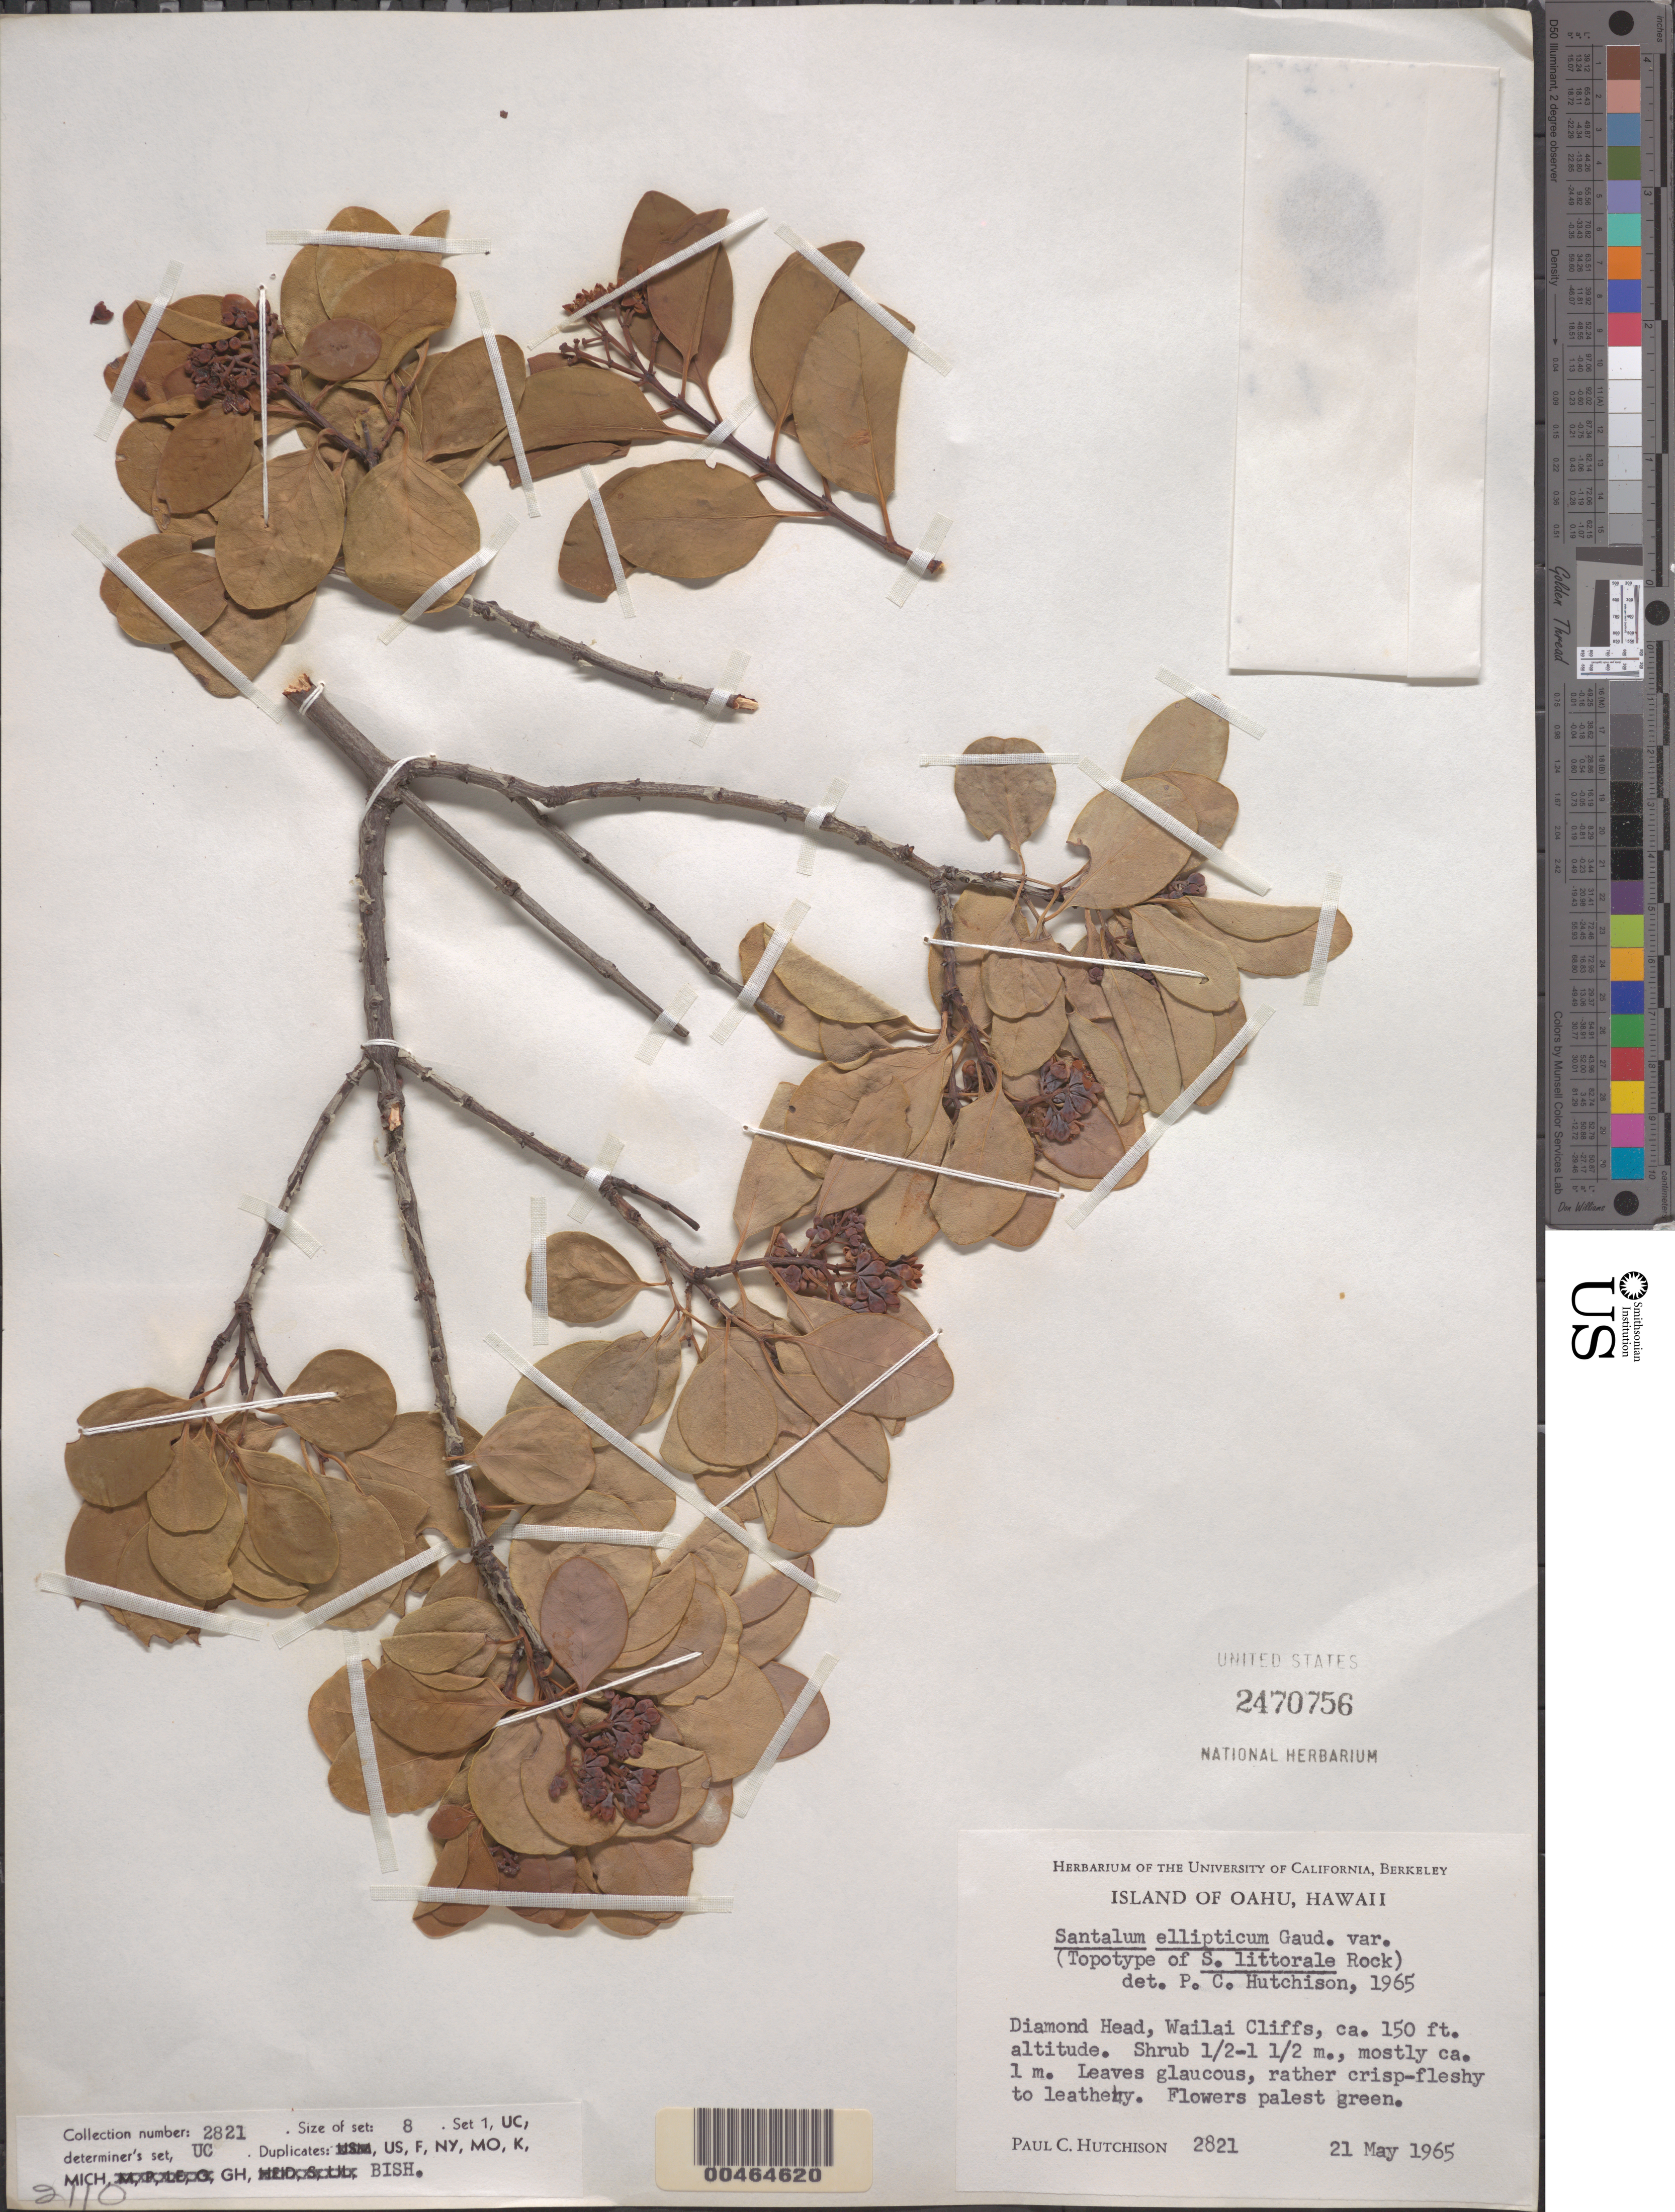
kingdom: Plantae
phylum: Tracheophyta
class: Magnoliopsida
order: Santalales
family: Santalaceae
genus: Santalum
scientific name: Santalum ellipticum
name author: Gaudich.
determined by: Hutchison, Paul C.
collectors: P. C. Hutchison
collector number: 2821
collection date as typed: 21 May 1965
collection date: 1965-05-21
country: United States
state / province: Hawaii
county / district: Honolulu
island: Oahu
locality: Diamond Head, Wailai Cliffs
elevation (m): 46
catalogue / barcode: US 2470756